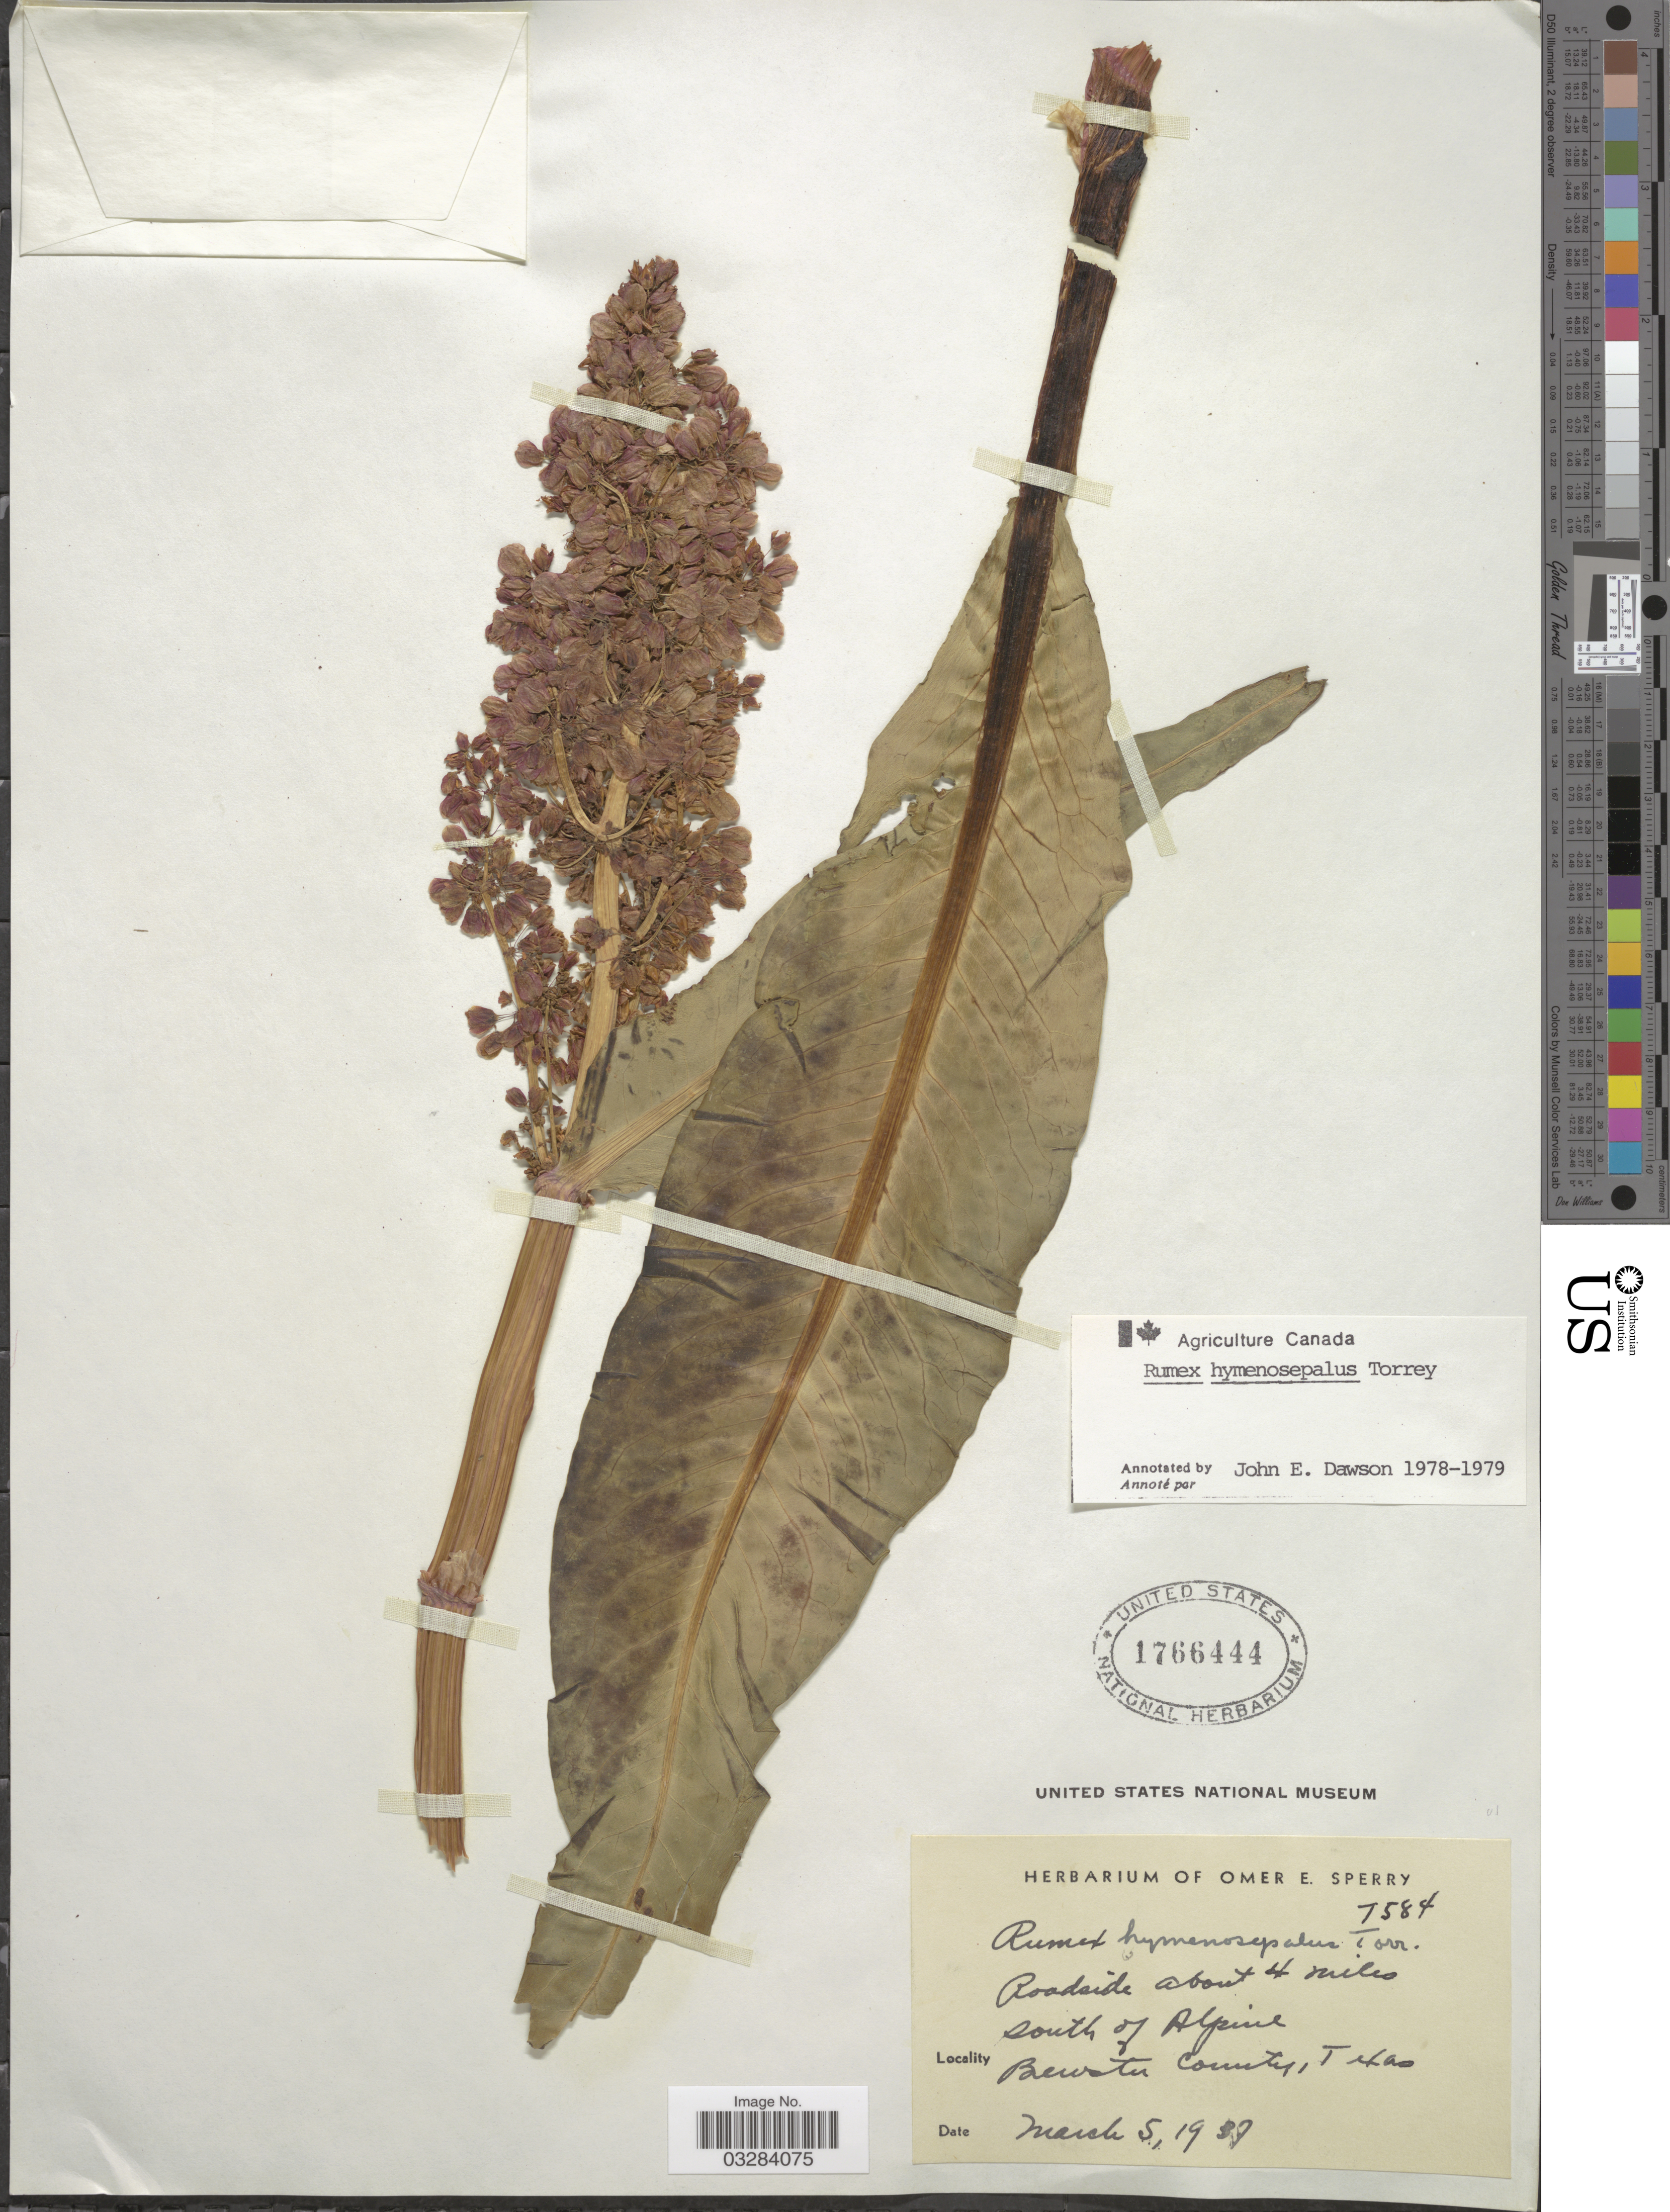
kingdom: Plantae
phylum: Tracheophyta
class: Magnoliopsida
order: Caryophyllales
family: Polygonaceae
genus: Rumex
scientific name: Rumex hymenosepalus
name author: Torr.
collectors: ex. herb. Omer E. Sperry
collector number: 7584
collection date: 1937-03-05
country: United States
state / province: Texas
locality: Roadside about 4 miles south of Alpine. Brewster County.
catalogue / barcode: US 1766444